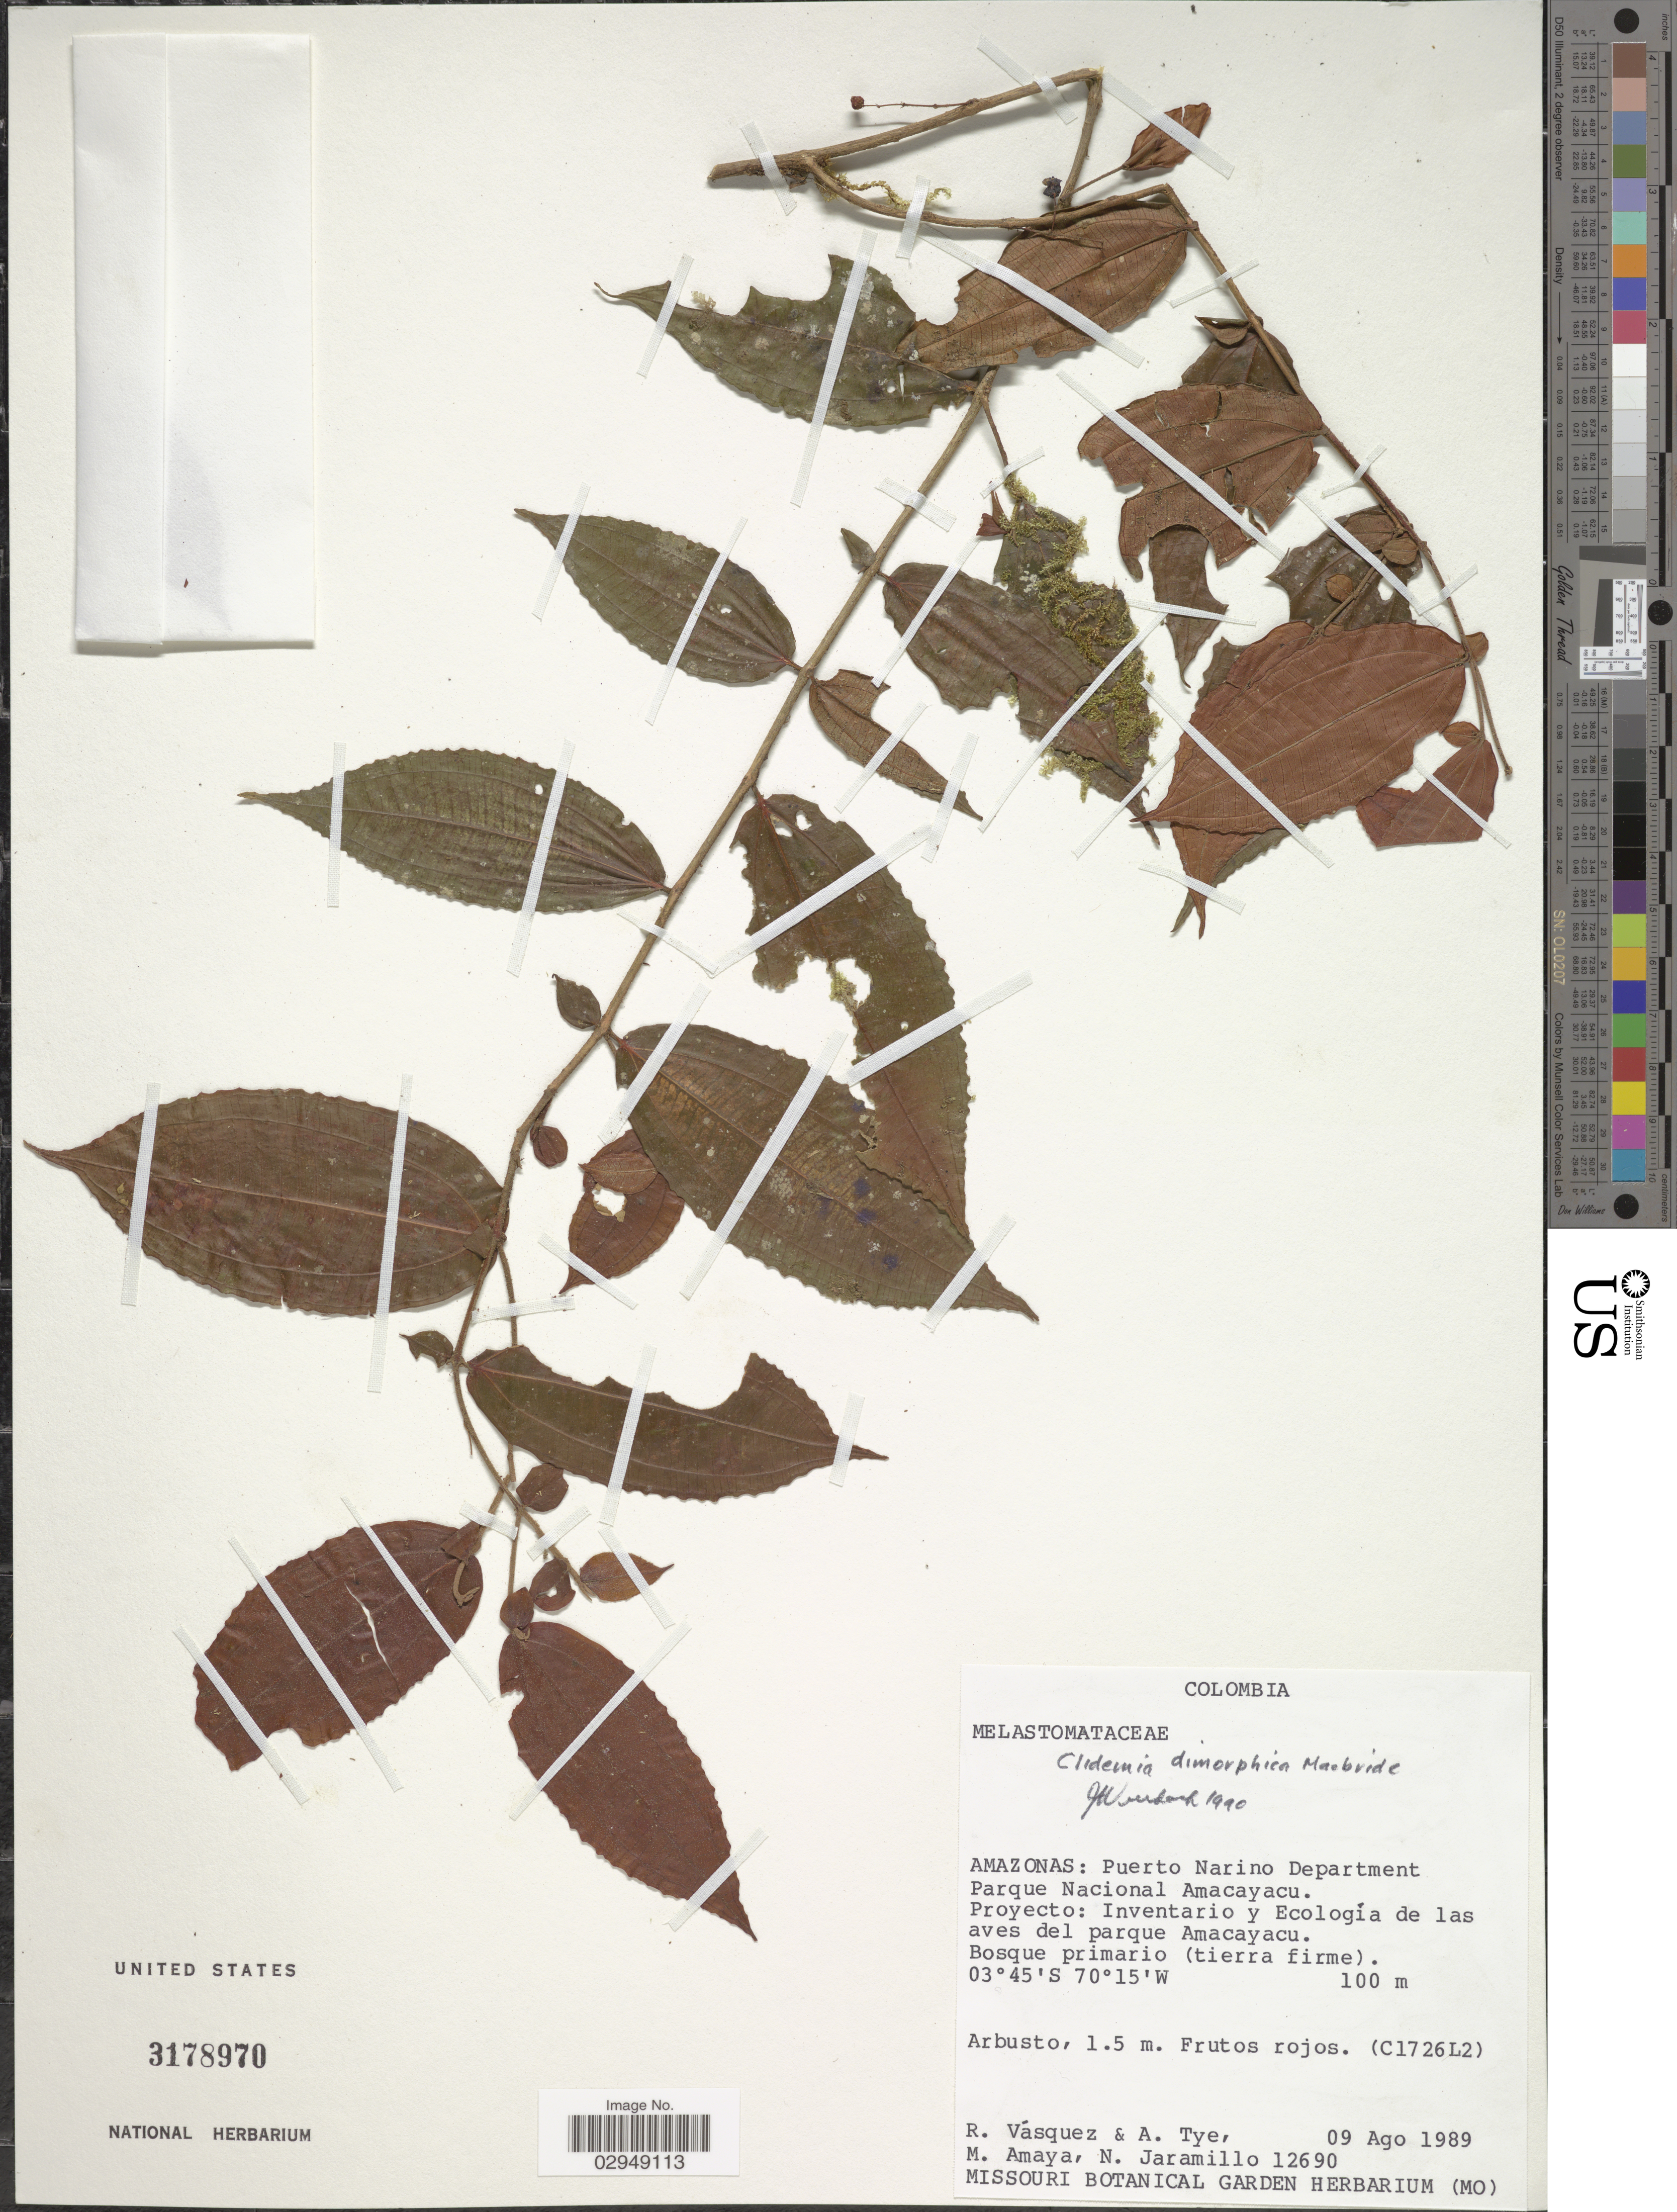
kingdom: Plantae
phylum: Tracheophyta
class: Magnoliopsida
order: Myrtales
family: Melastomataceae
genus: Clidemia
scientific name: Clidemia dimorphica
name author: J.F. Macbr.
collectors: R. Vásquez, A. Tye, M. Amaya & N. Jaramillo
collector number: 12690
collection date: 1989-08-09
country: Colombia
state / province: Amazônas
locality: Puerto Narino Department, Parque Nacional Amacayacu, Proyecto: Inventario y Ecología de las aves del parque Amacayacu.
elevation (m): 100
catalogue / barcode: US 3178970